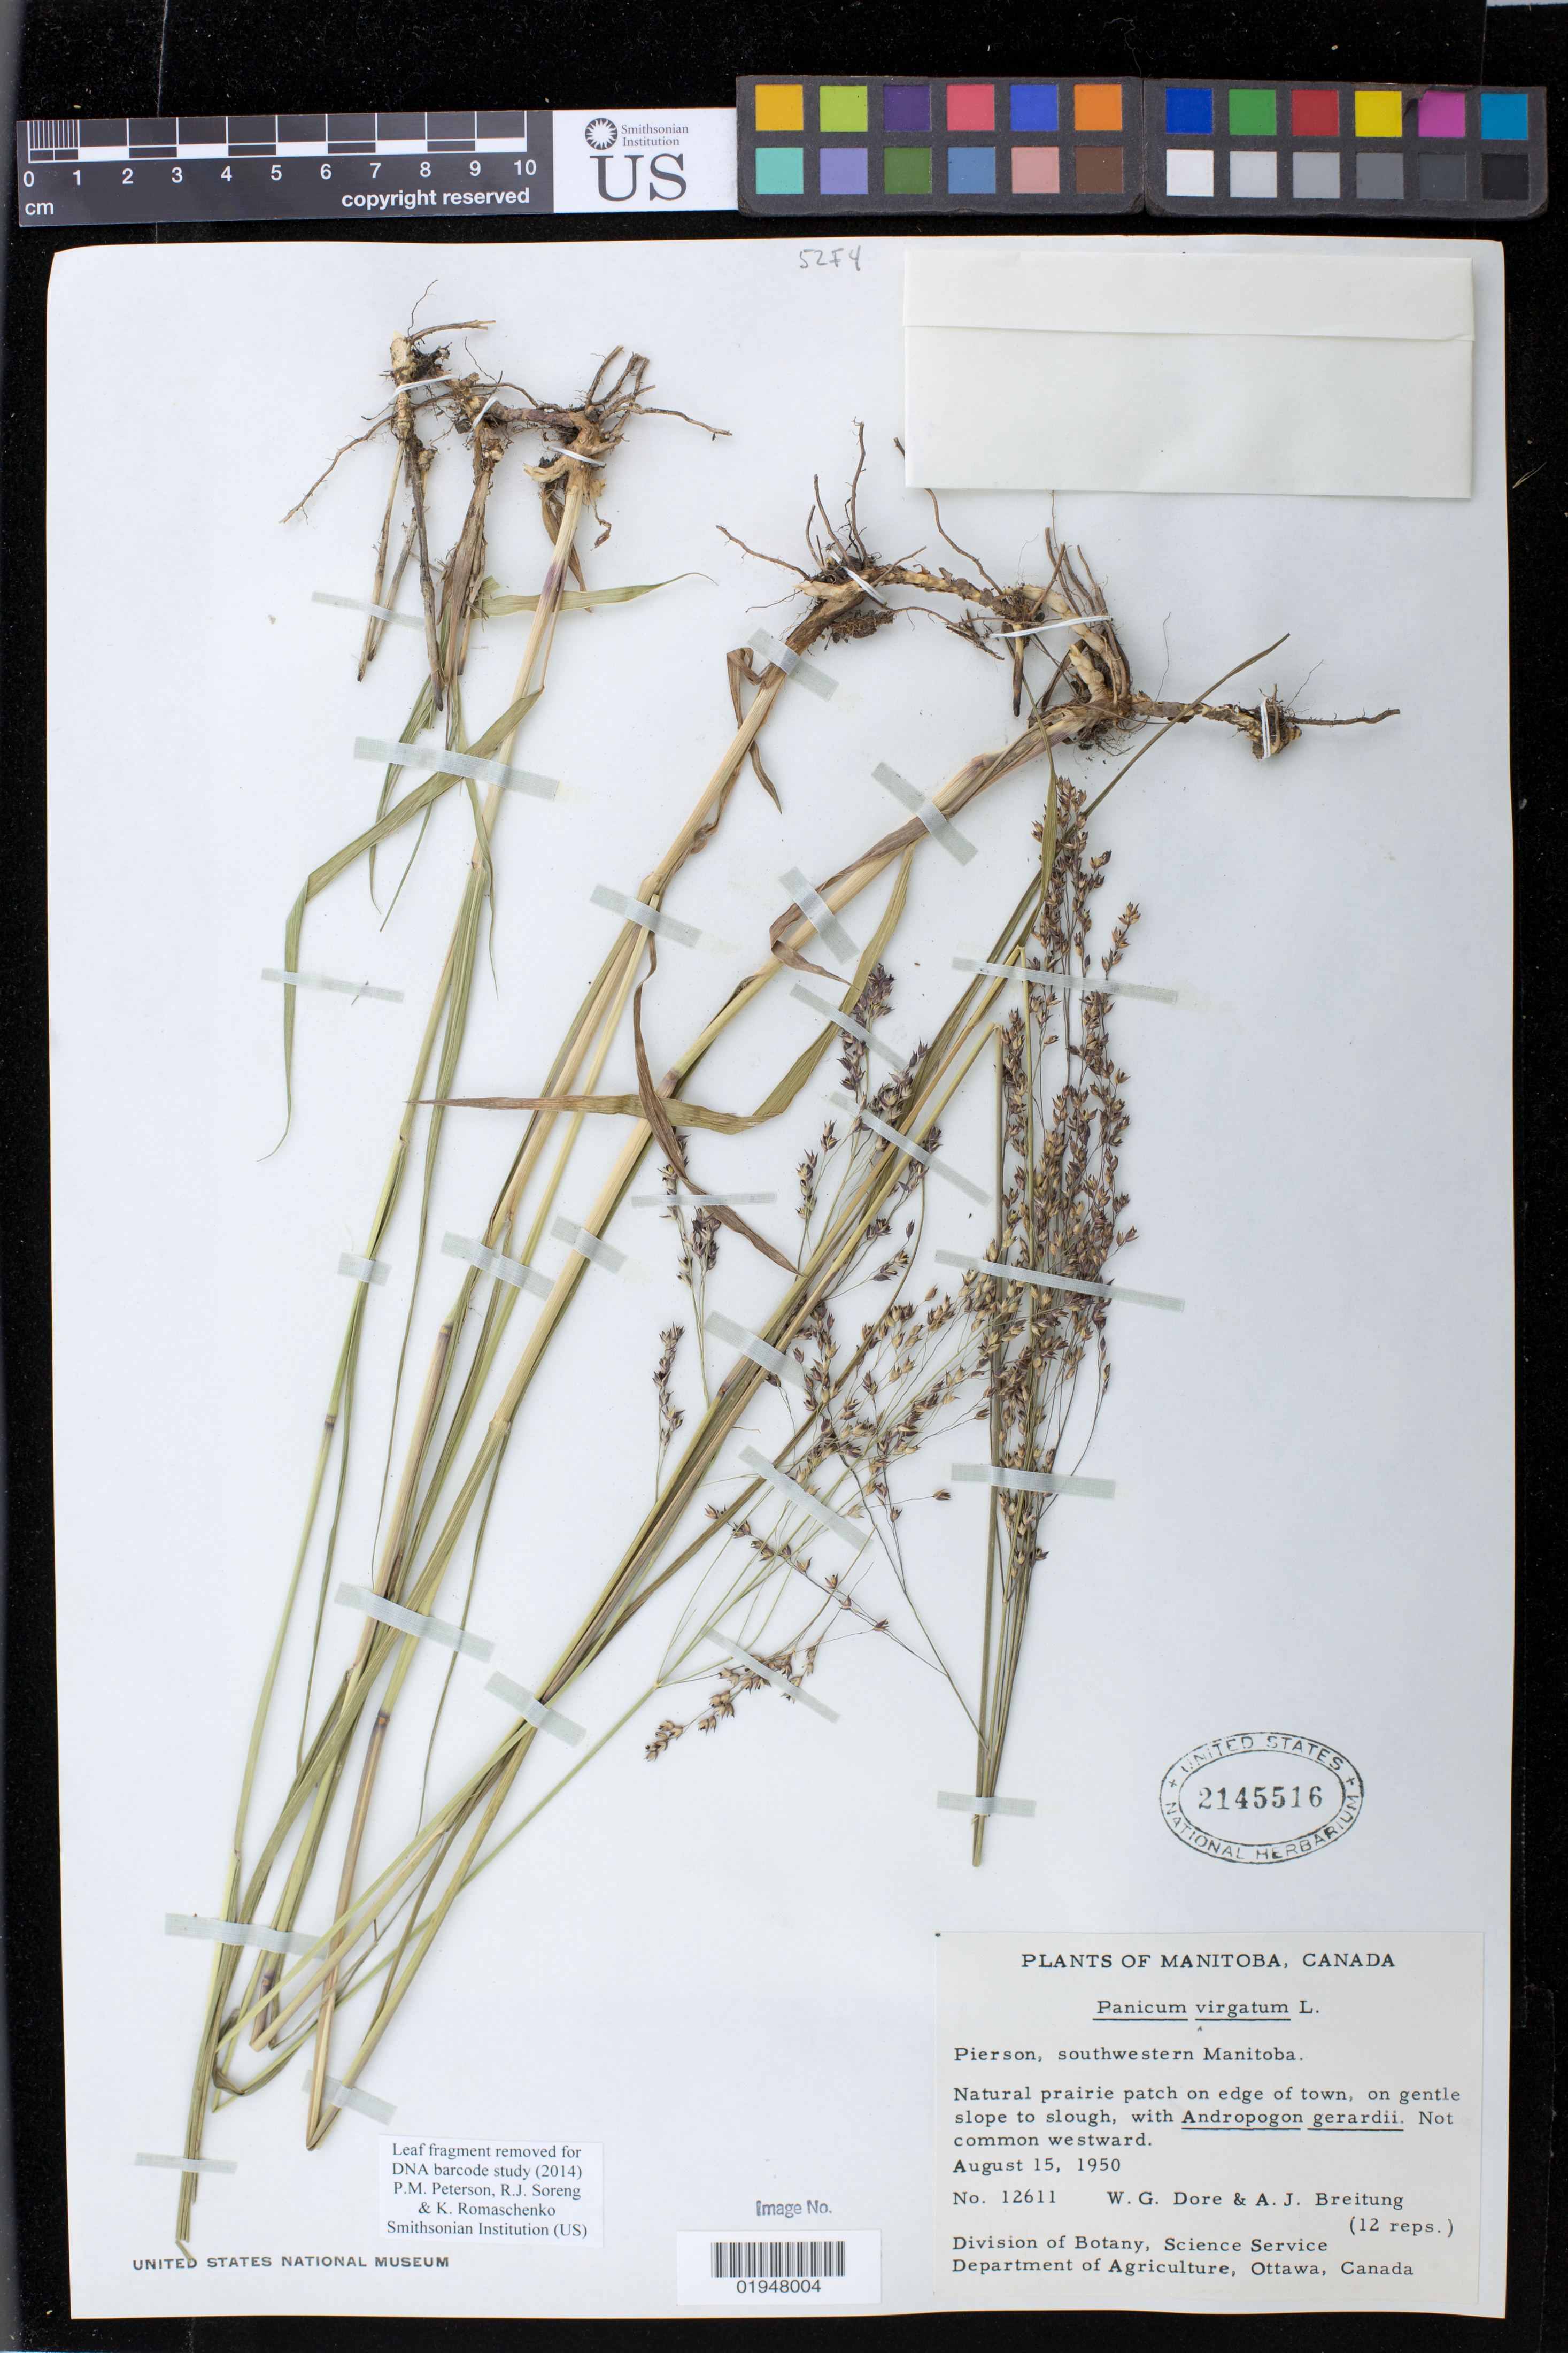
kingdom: Plantae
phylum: Tracheophyta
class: Liliopsida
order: Poales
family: Poaceae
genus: Panicum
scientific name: Panicum virgatum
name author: L.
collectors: W. Dore & A. Breitung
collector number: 12611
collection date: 1950-08-15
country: Canada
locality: Pierson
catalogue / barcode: US 2145516